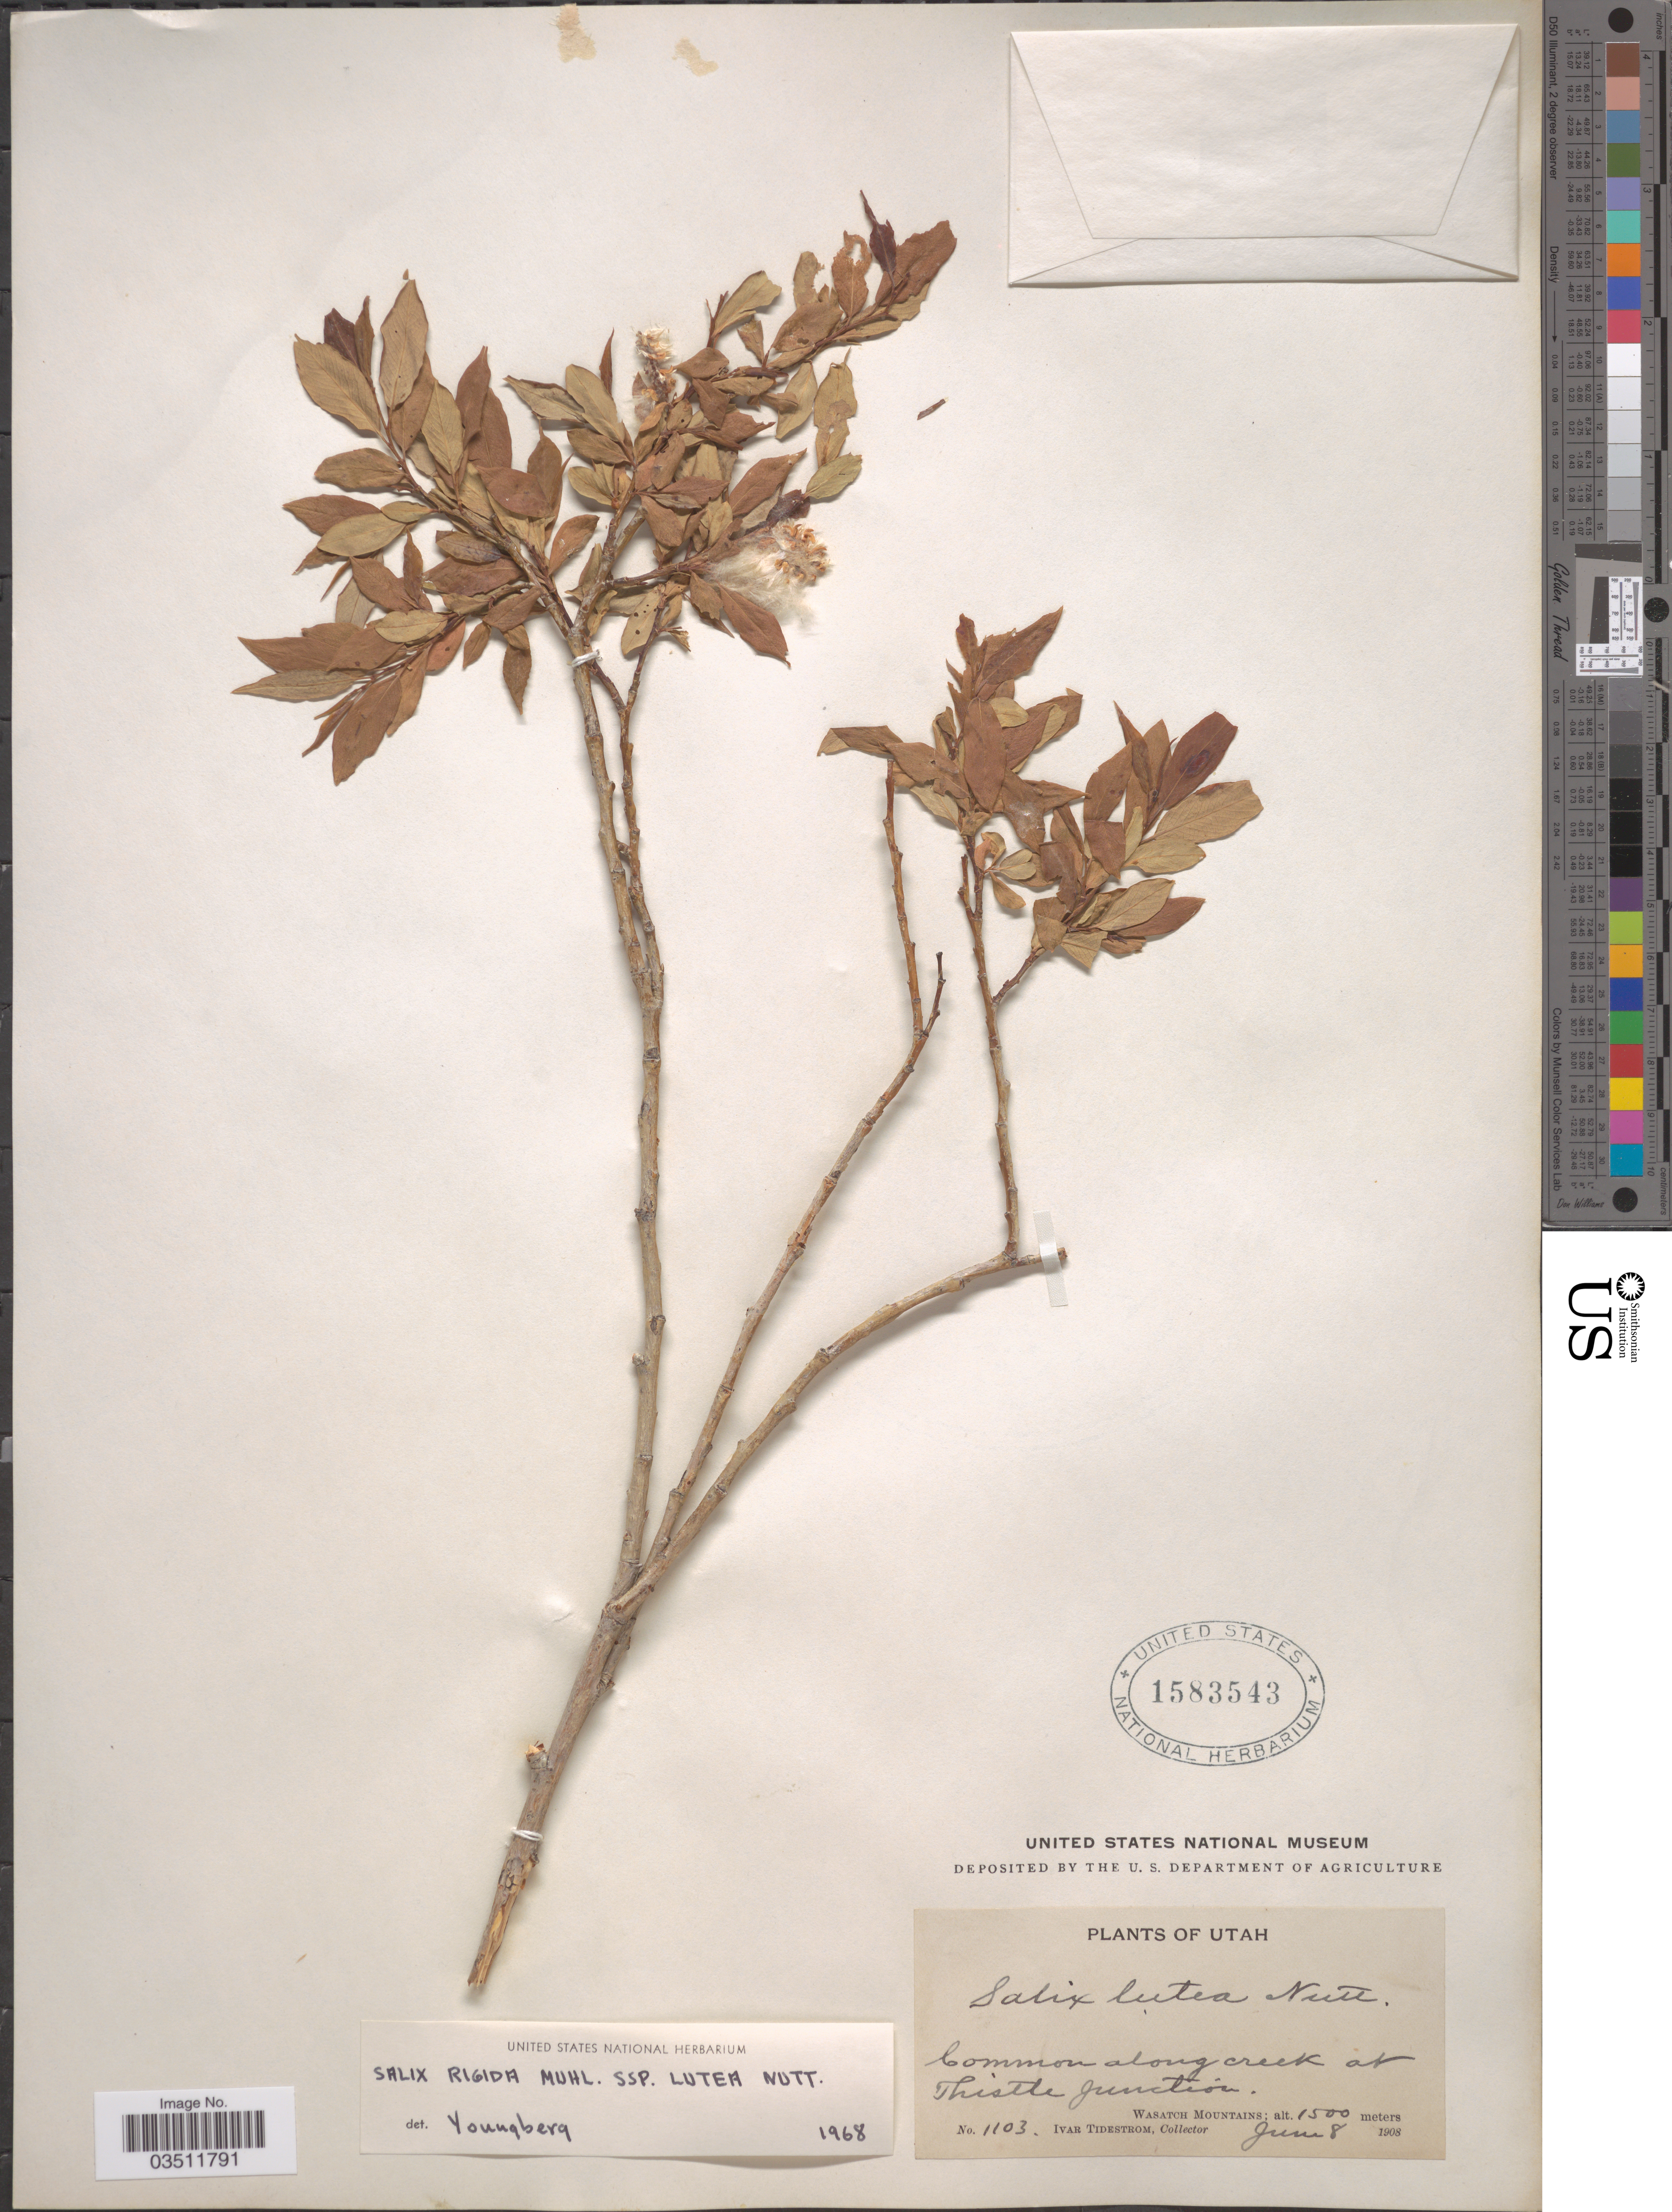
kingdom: Plantae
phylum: Tracheophyta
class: Magnoliopsida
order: Malpighiales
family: Salicaceae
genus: Salix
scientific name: Salix lutea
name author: Nutt.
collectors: I. F. Tidestrom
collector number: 1103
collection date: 1908-06-08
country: United States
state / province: Utah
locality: Along creek at Thistle Junction. Wasatch Mountains.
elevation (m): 1500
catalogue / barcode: US 1583543